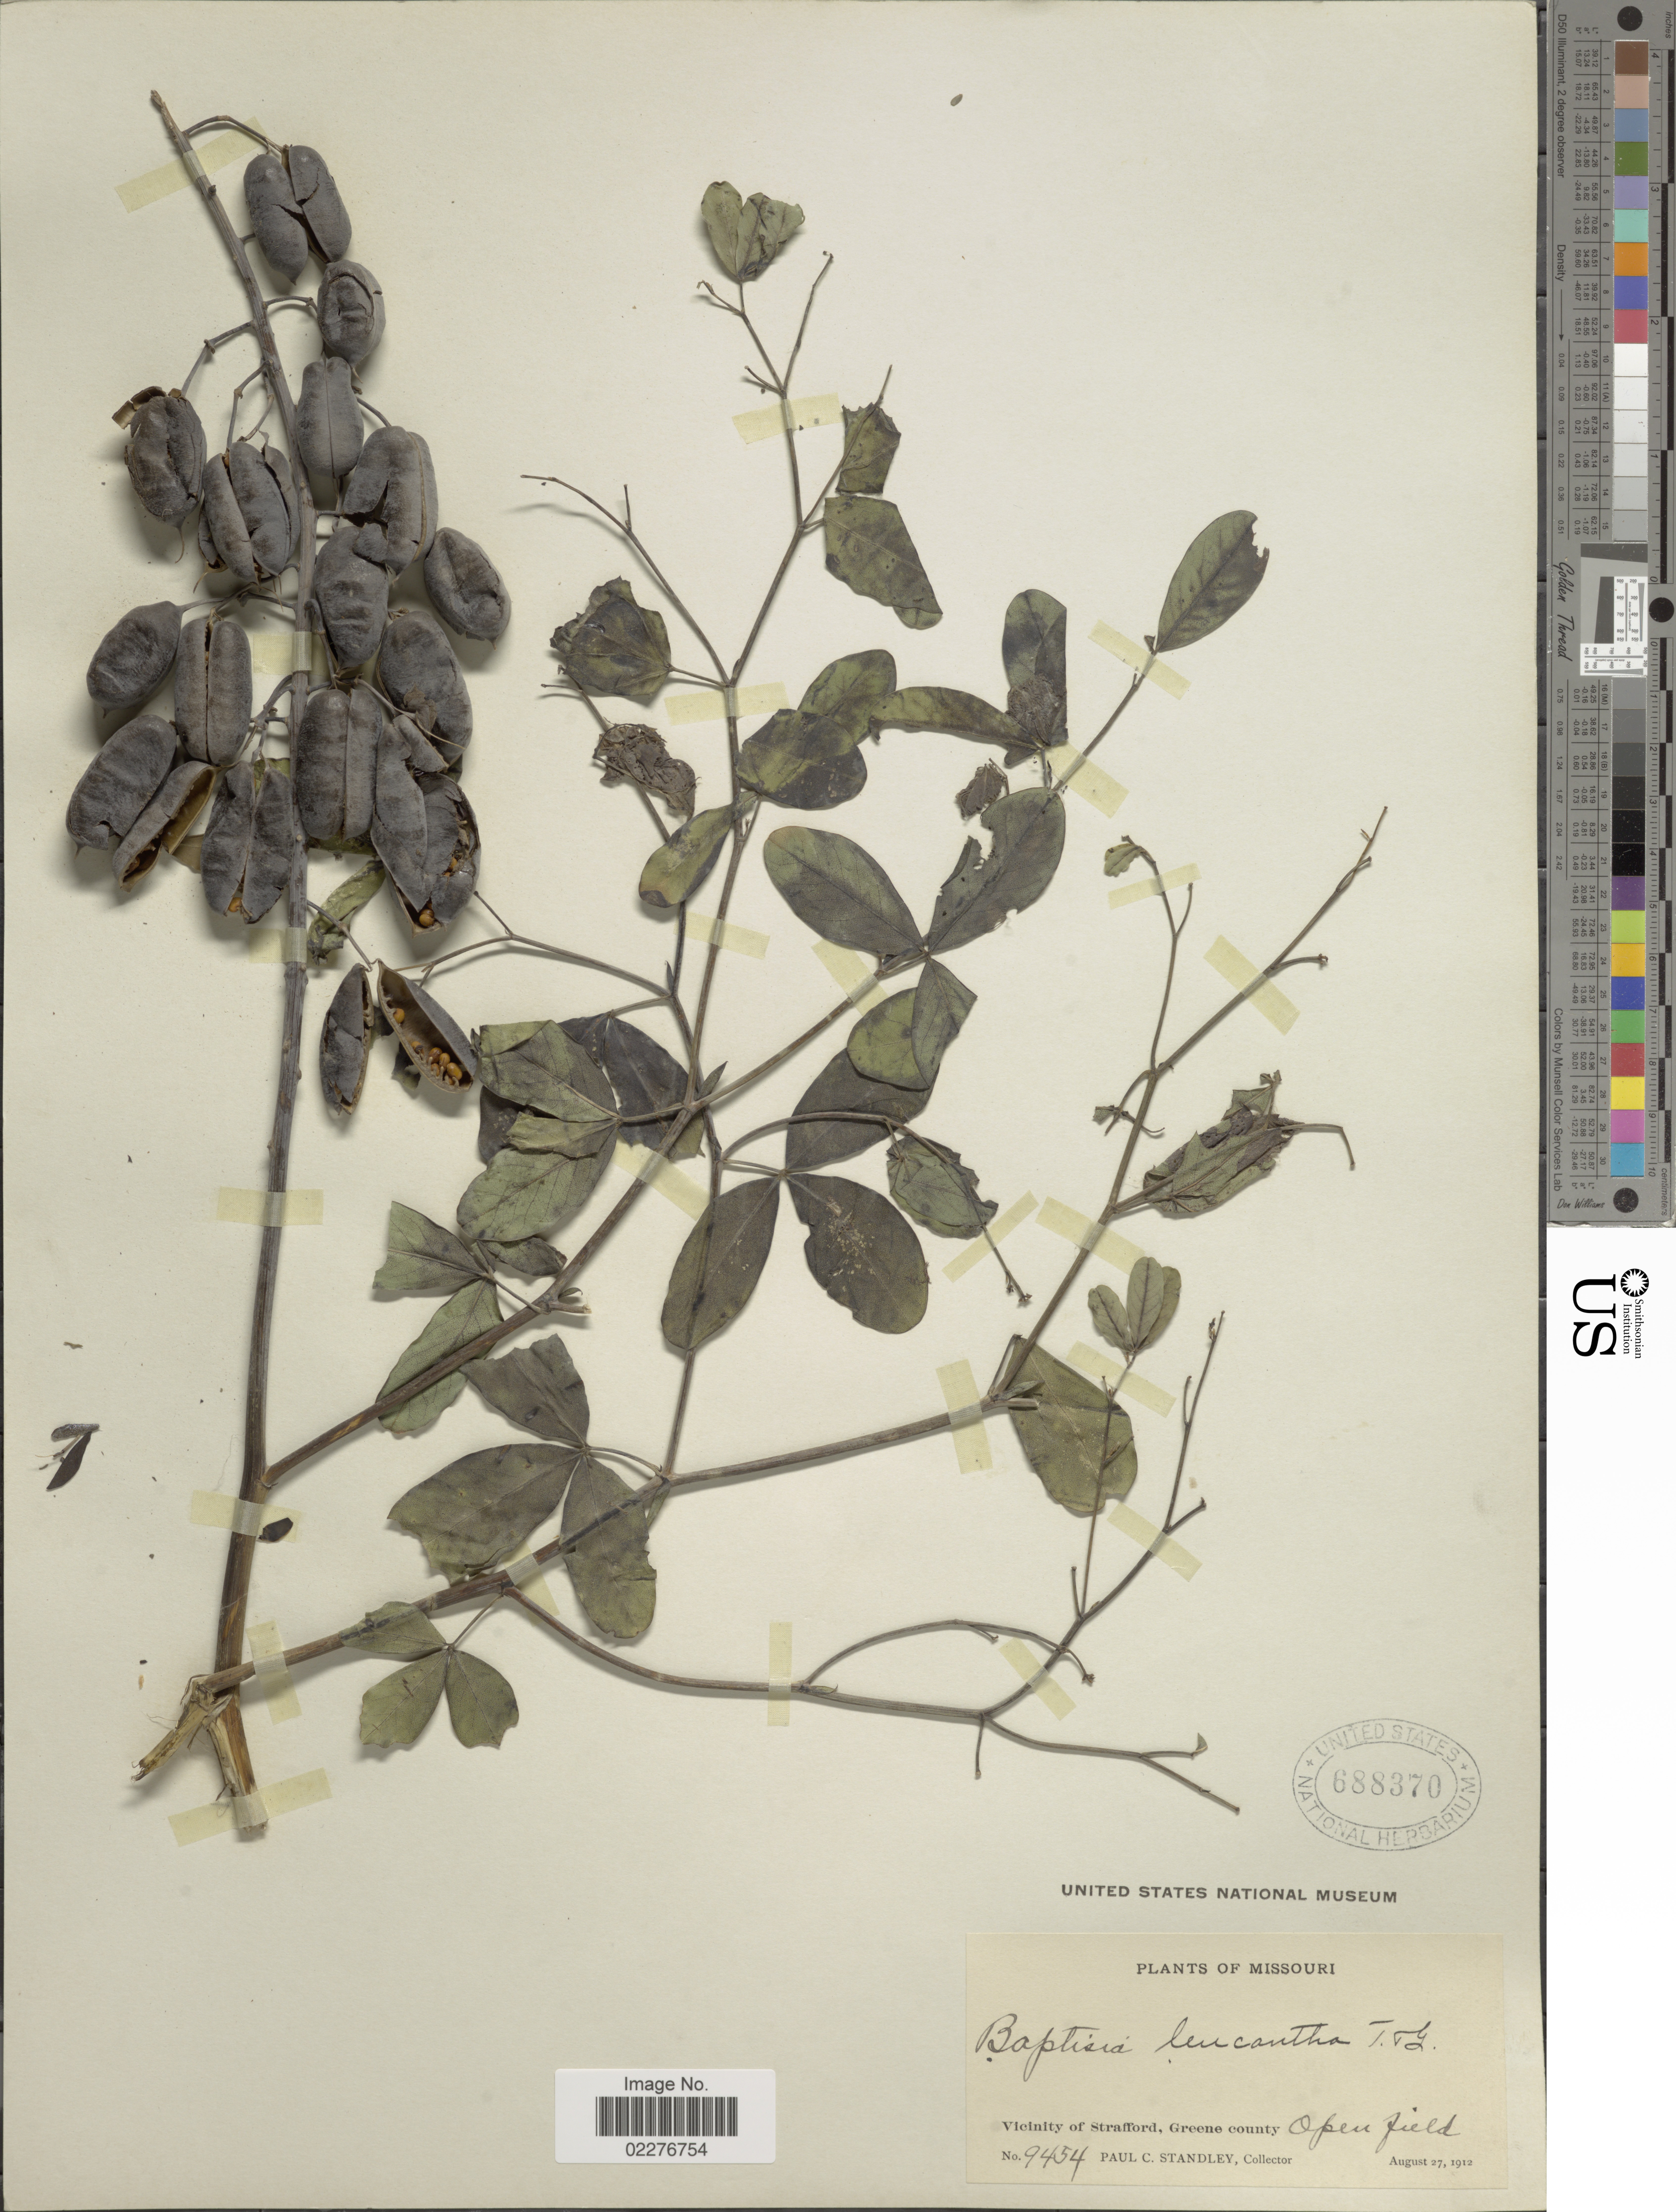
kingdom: Plantae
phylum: Tracheophyta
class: Magnoliopsida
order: Fabales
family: Fabaceae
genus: Baptisia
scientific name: Baptisia leucantha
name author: Torr. & A. Gray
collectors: P. C. Standley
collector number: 9454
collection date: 1912-08-27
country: United States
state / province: Missouri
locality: Vicinity of Strafford, Greene county open field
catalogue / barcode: US 688370